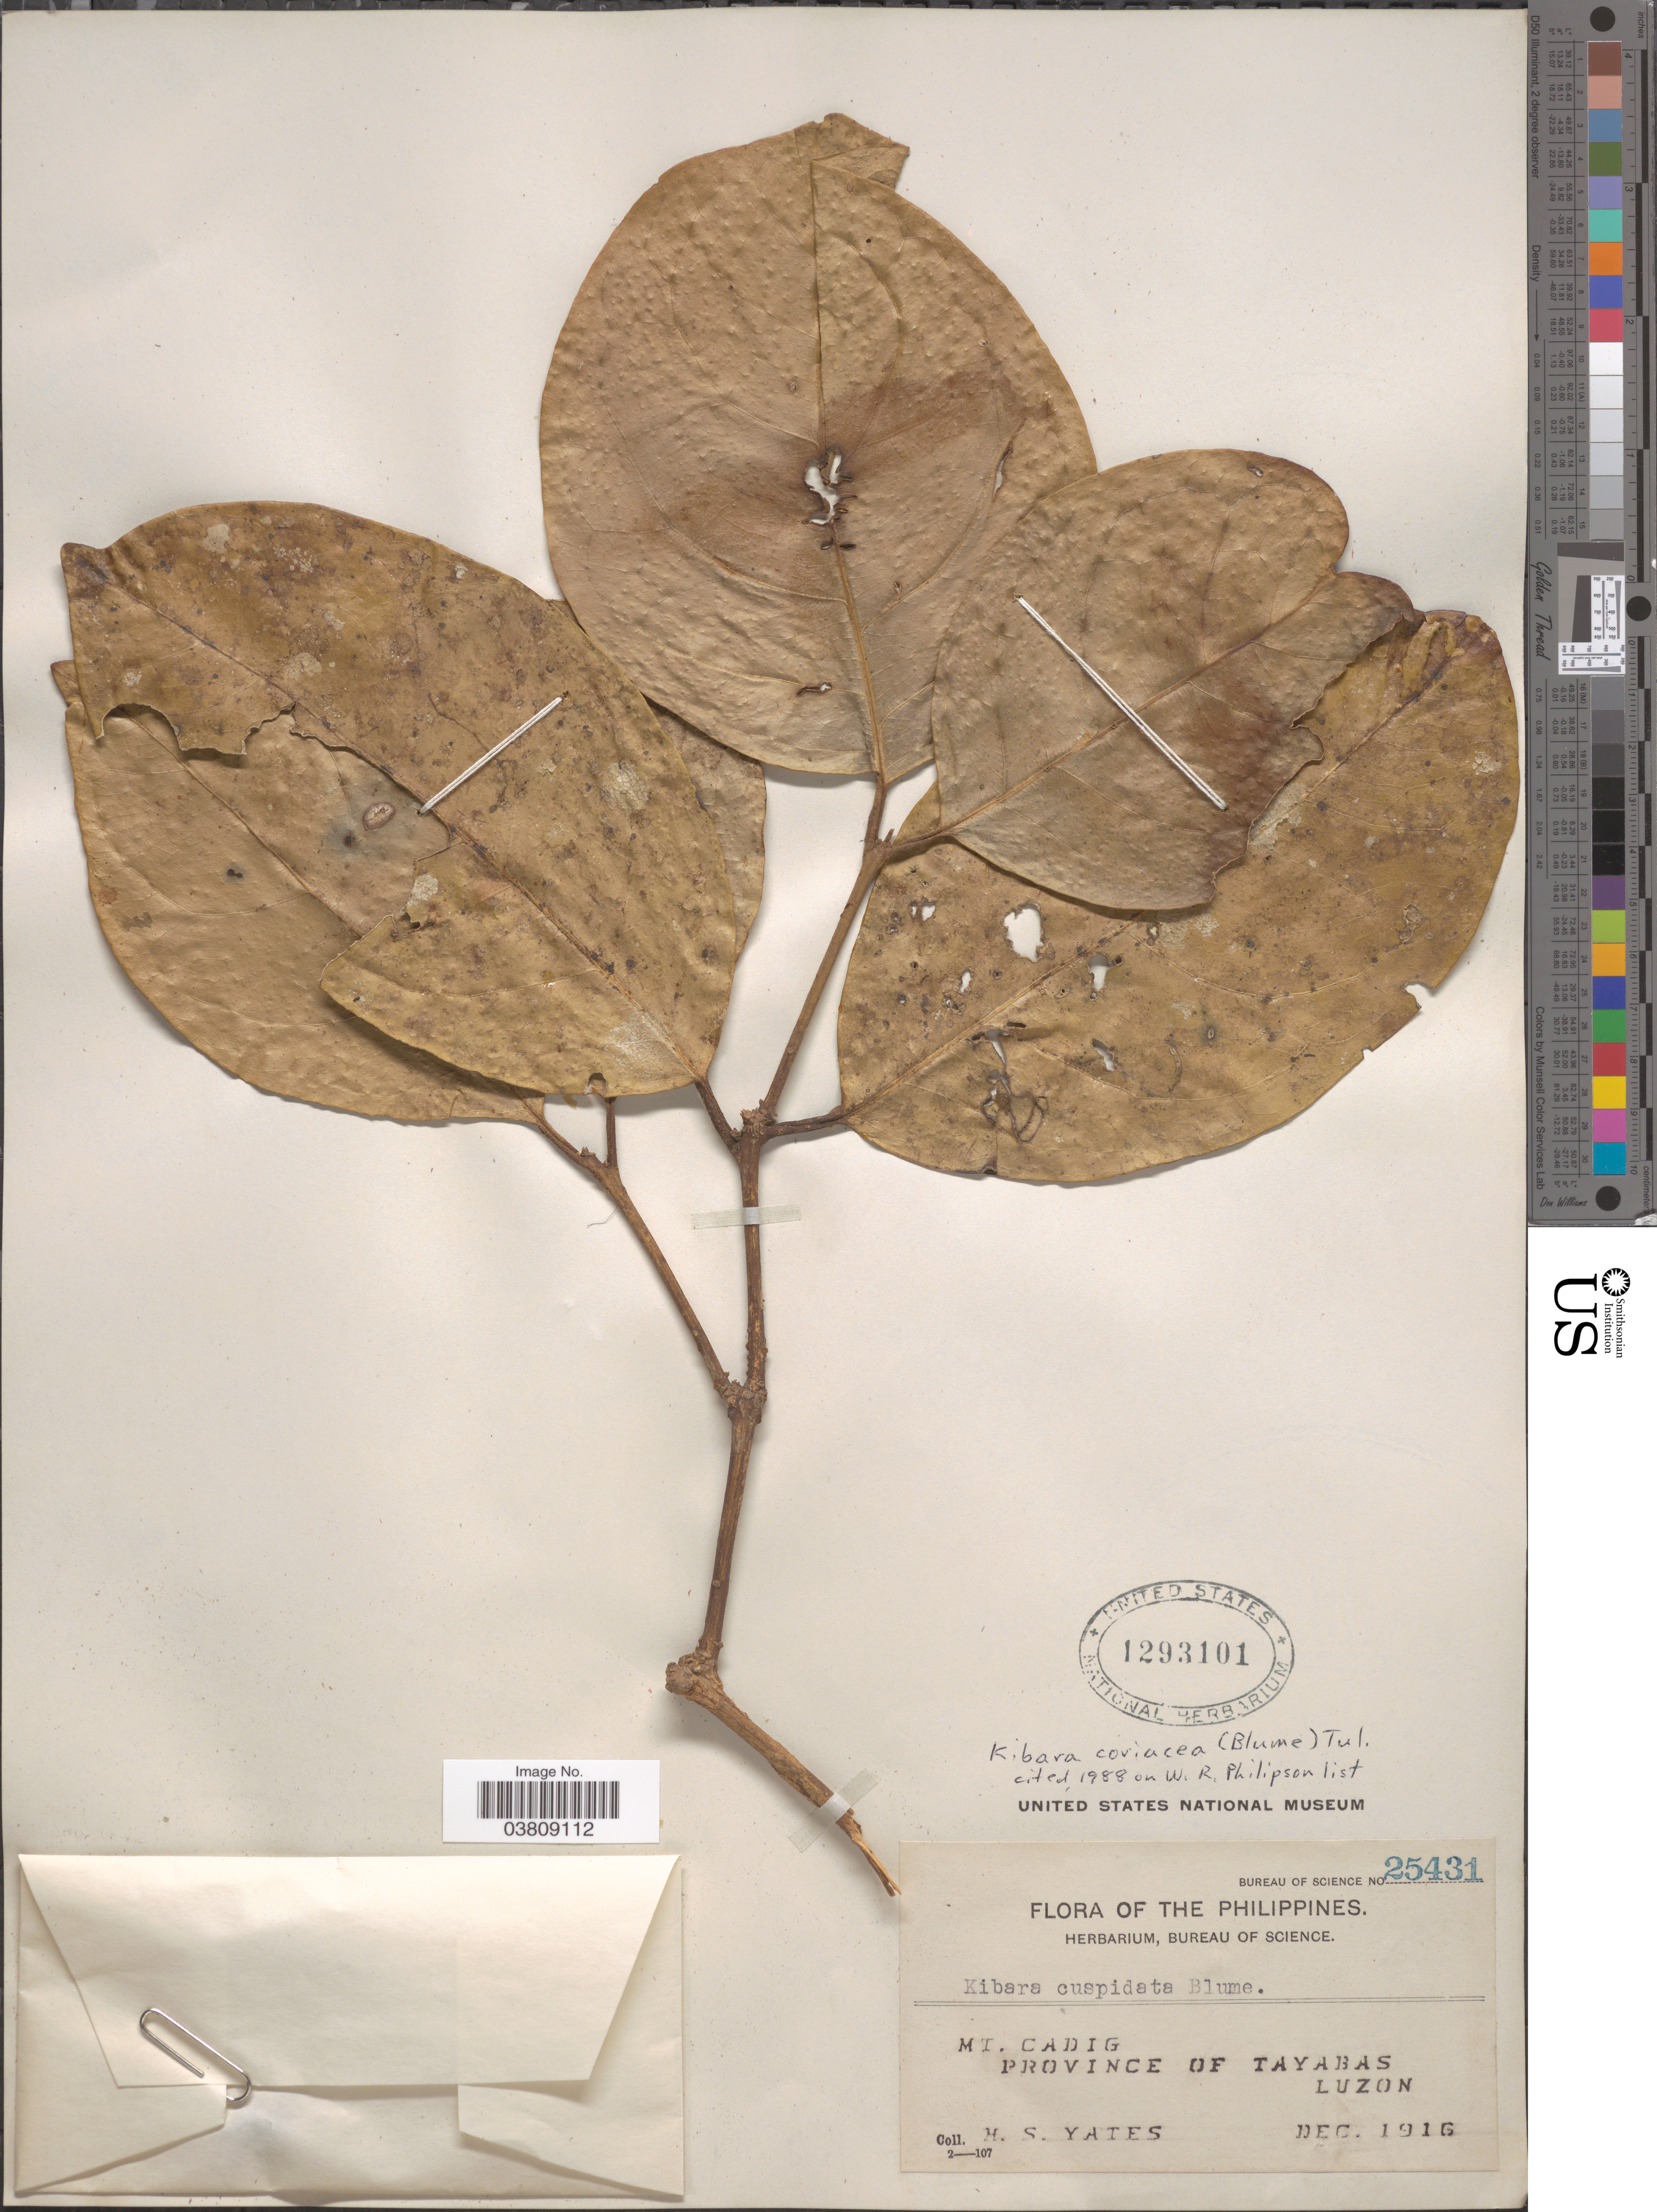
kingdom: Plantae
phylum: Tracheophyta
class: Magnoliopsida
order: Laurales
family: Monimiaceae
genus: Kibara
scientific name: Kibara coriacea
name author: (Blume) Hook. f. & Thomson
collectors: H. S. Yates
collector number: Bureau of Science 25431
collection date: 1916-12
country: Philippines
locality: Mt. Cadig. Province of Tayabas. Luzon.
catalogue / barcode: US 1293101